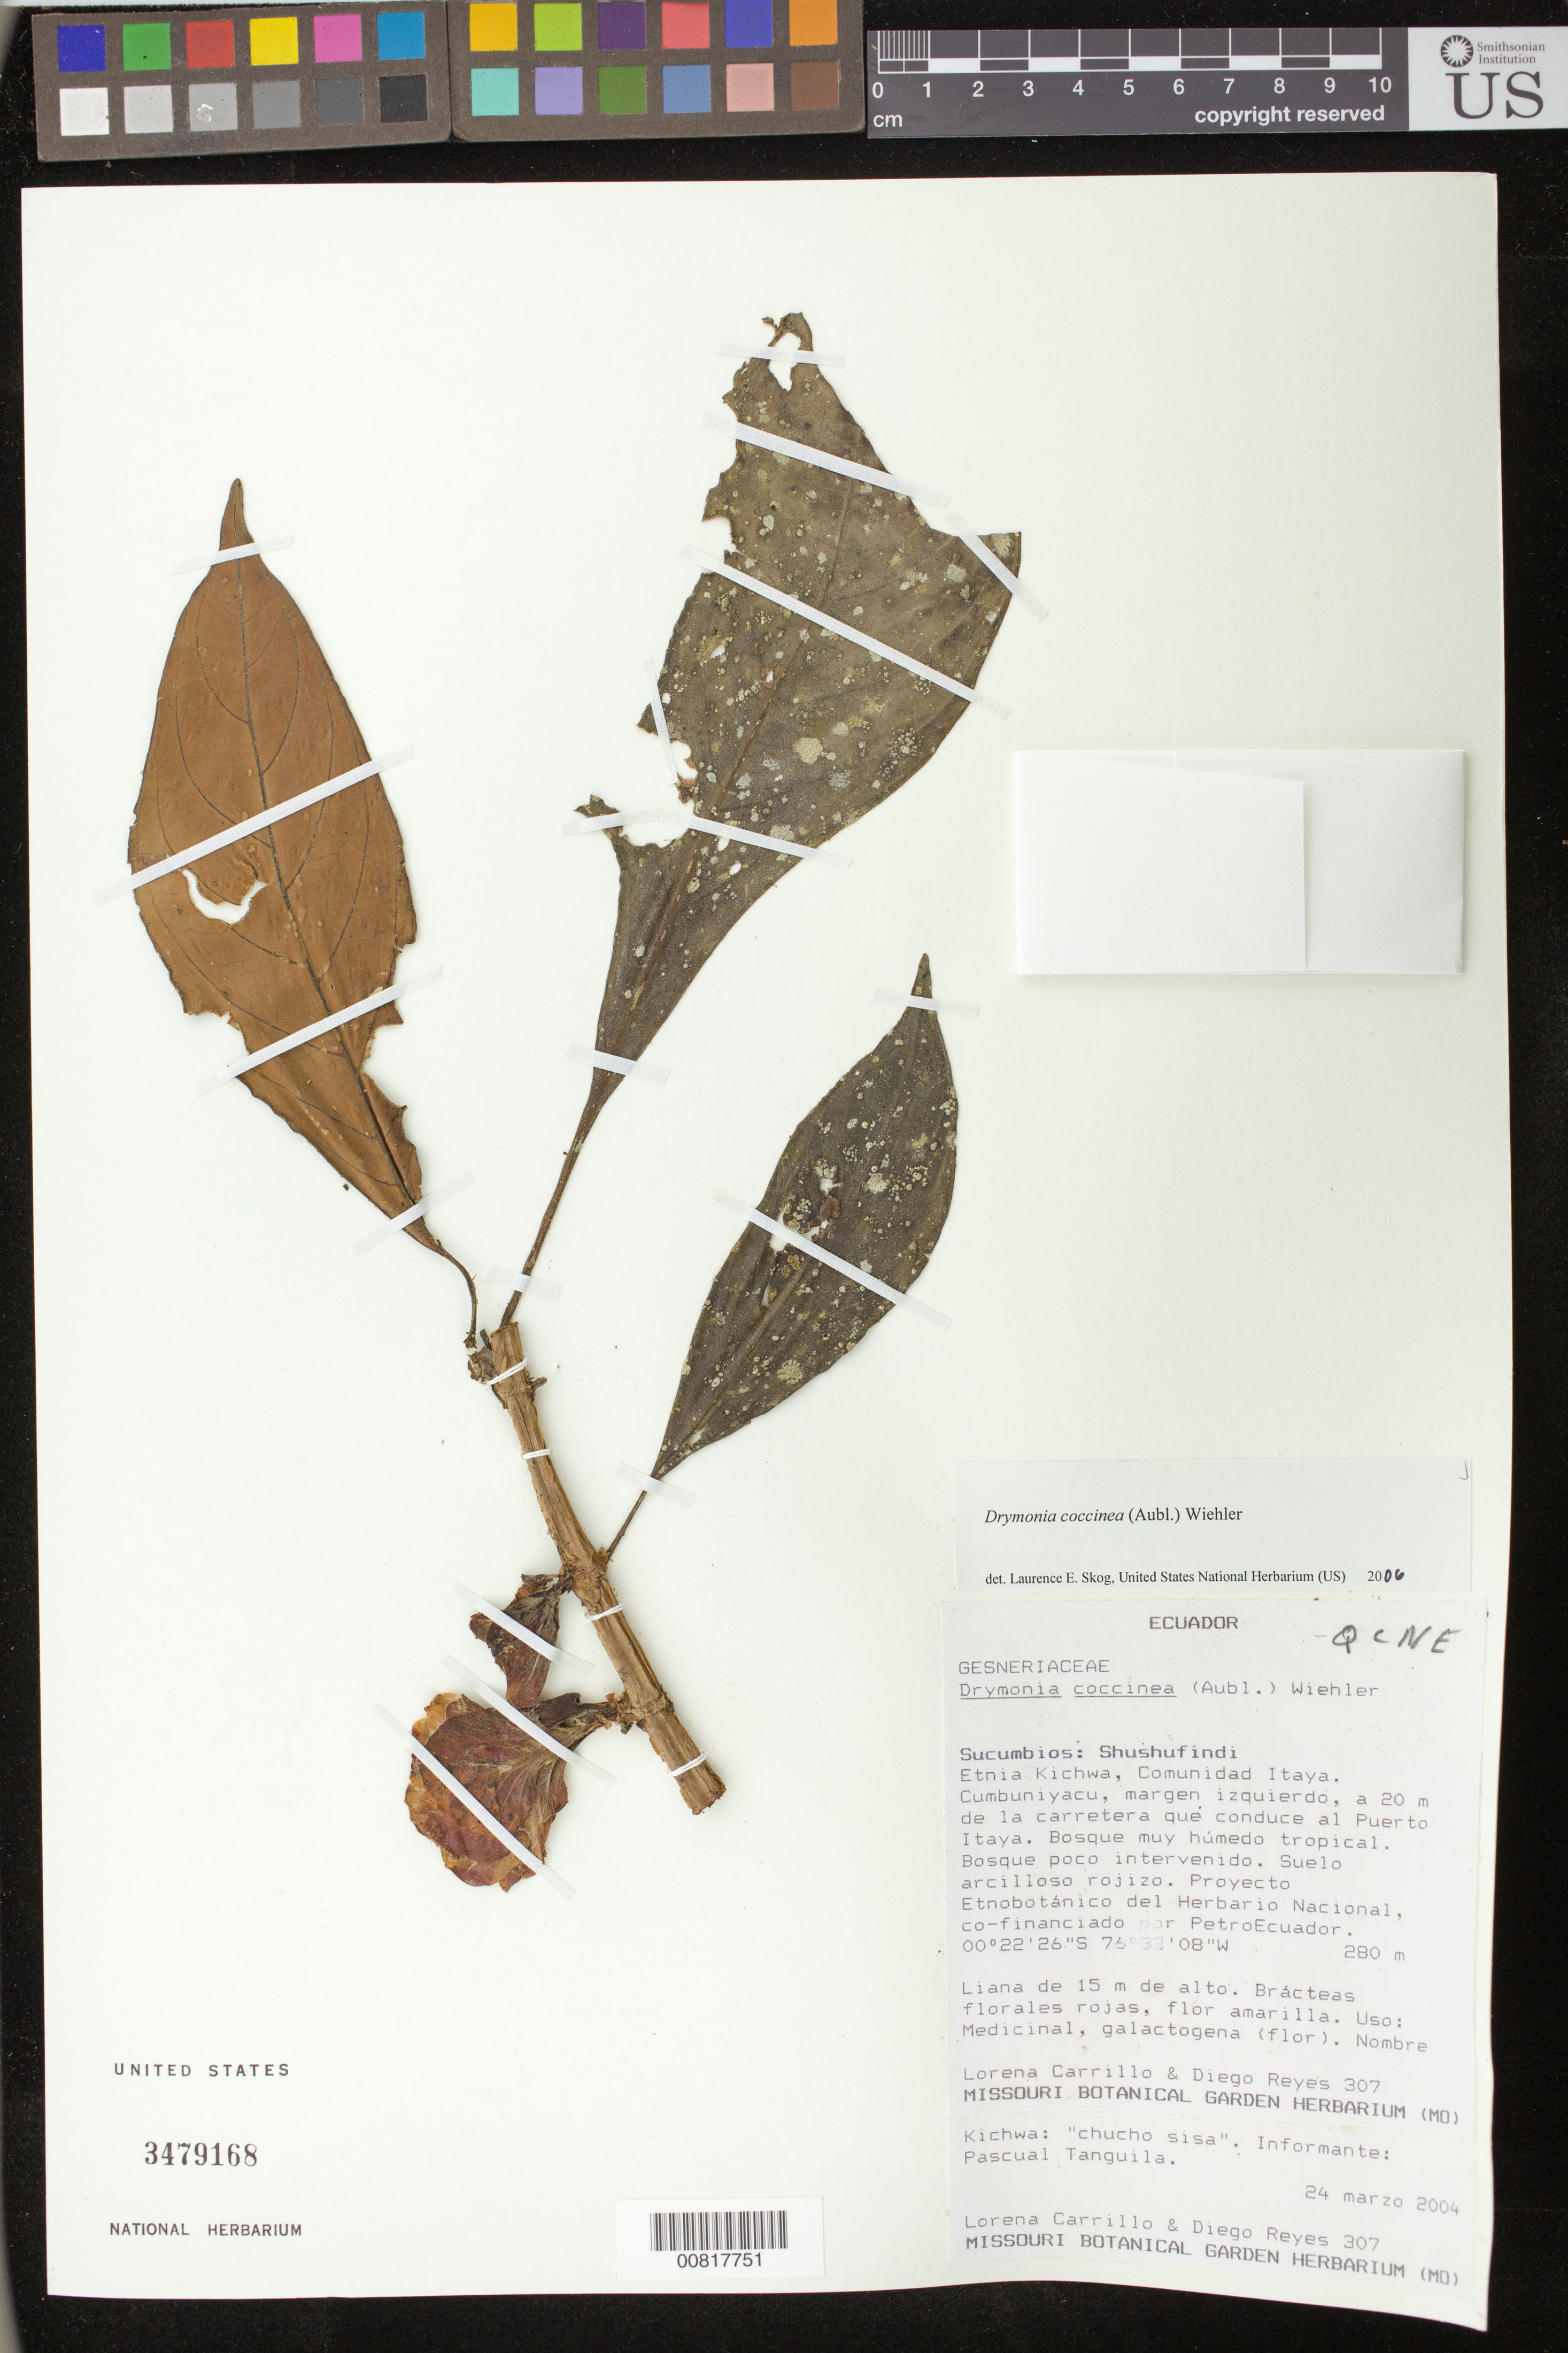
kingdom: Plantae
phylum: Tracheophyta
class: Magnoliopsida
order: Lamiales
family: Gesneriaceae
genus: Drymonia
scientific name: Drymonia coccinea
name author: (Aubl.) Wiehler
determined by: Skog, Laurence E.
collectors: L. Carrillo & D. Reyes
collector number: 307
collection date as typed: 24 Mar 2004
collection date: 2004-03-24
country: Ecuador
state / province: Sucumbíos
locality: Sucumbios: Shushufindi. Etnia Kichwa, Comunidad Itaya. Cumbuniyacu, margen izquierdo, a 20 m de la carretera que conduce al Puerto Itaya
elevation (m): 280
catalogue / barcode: US 3479168